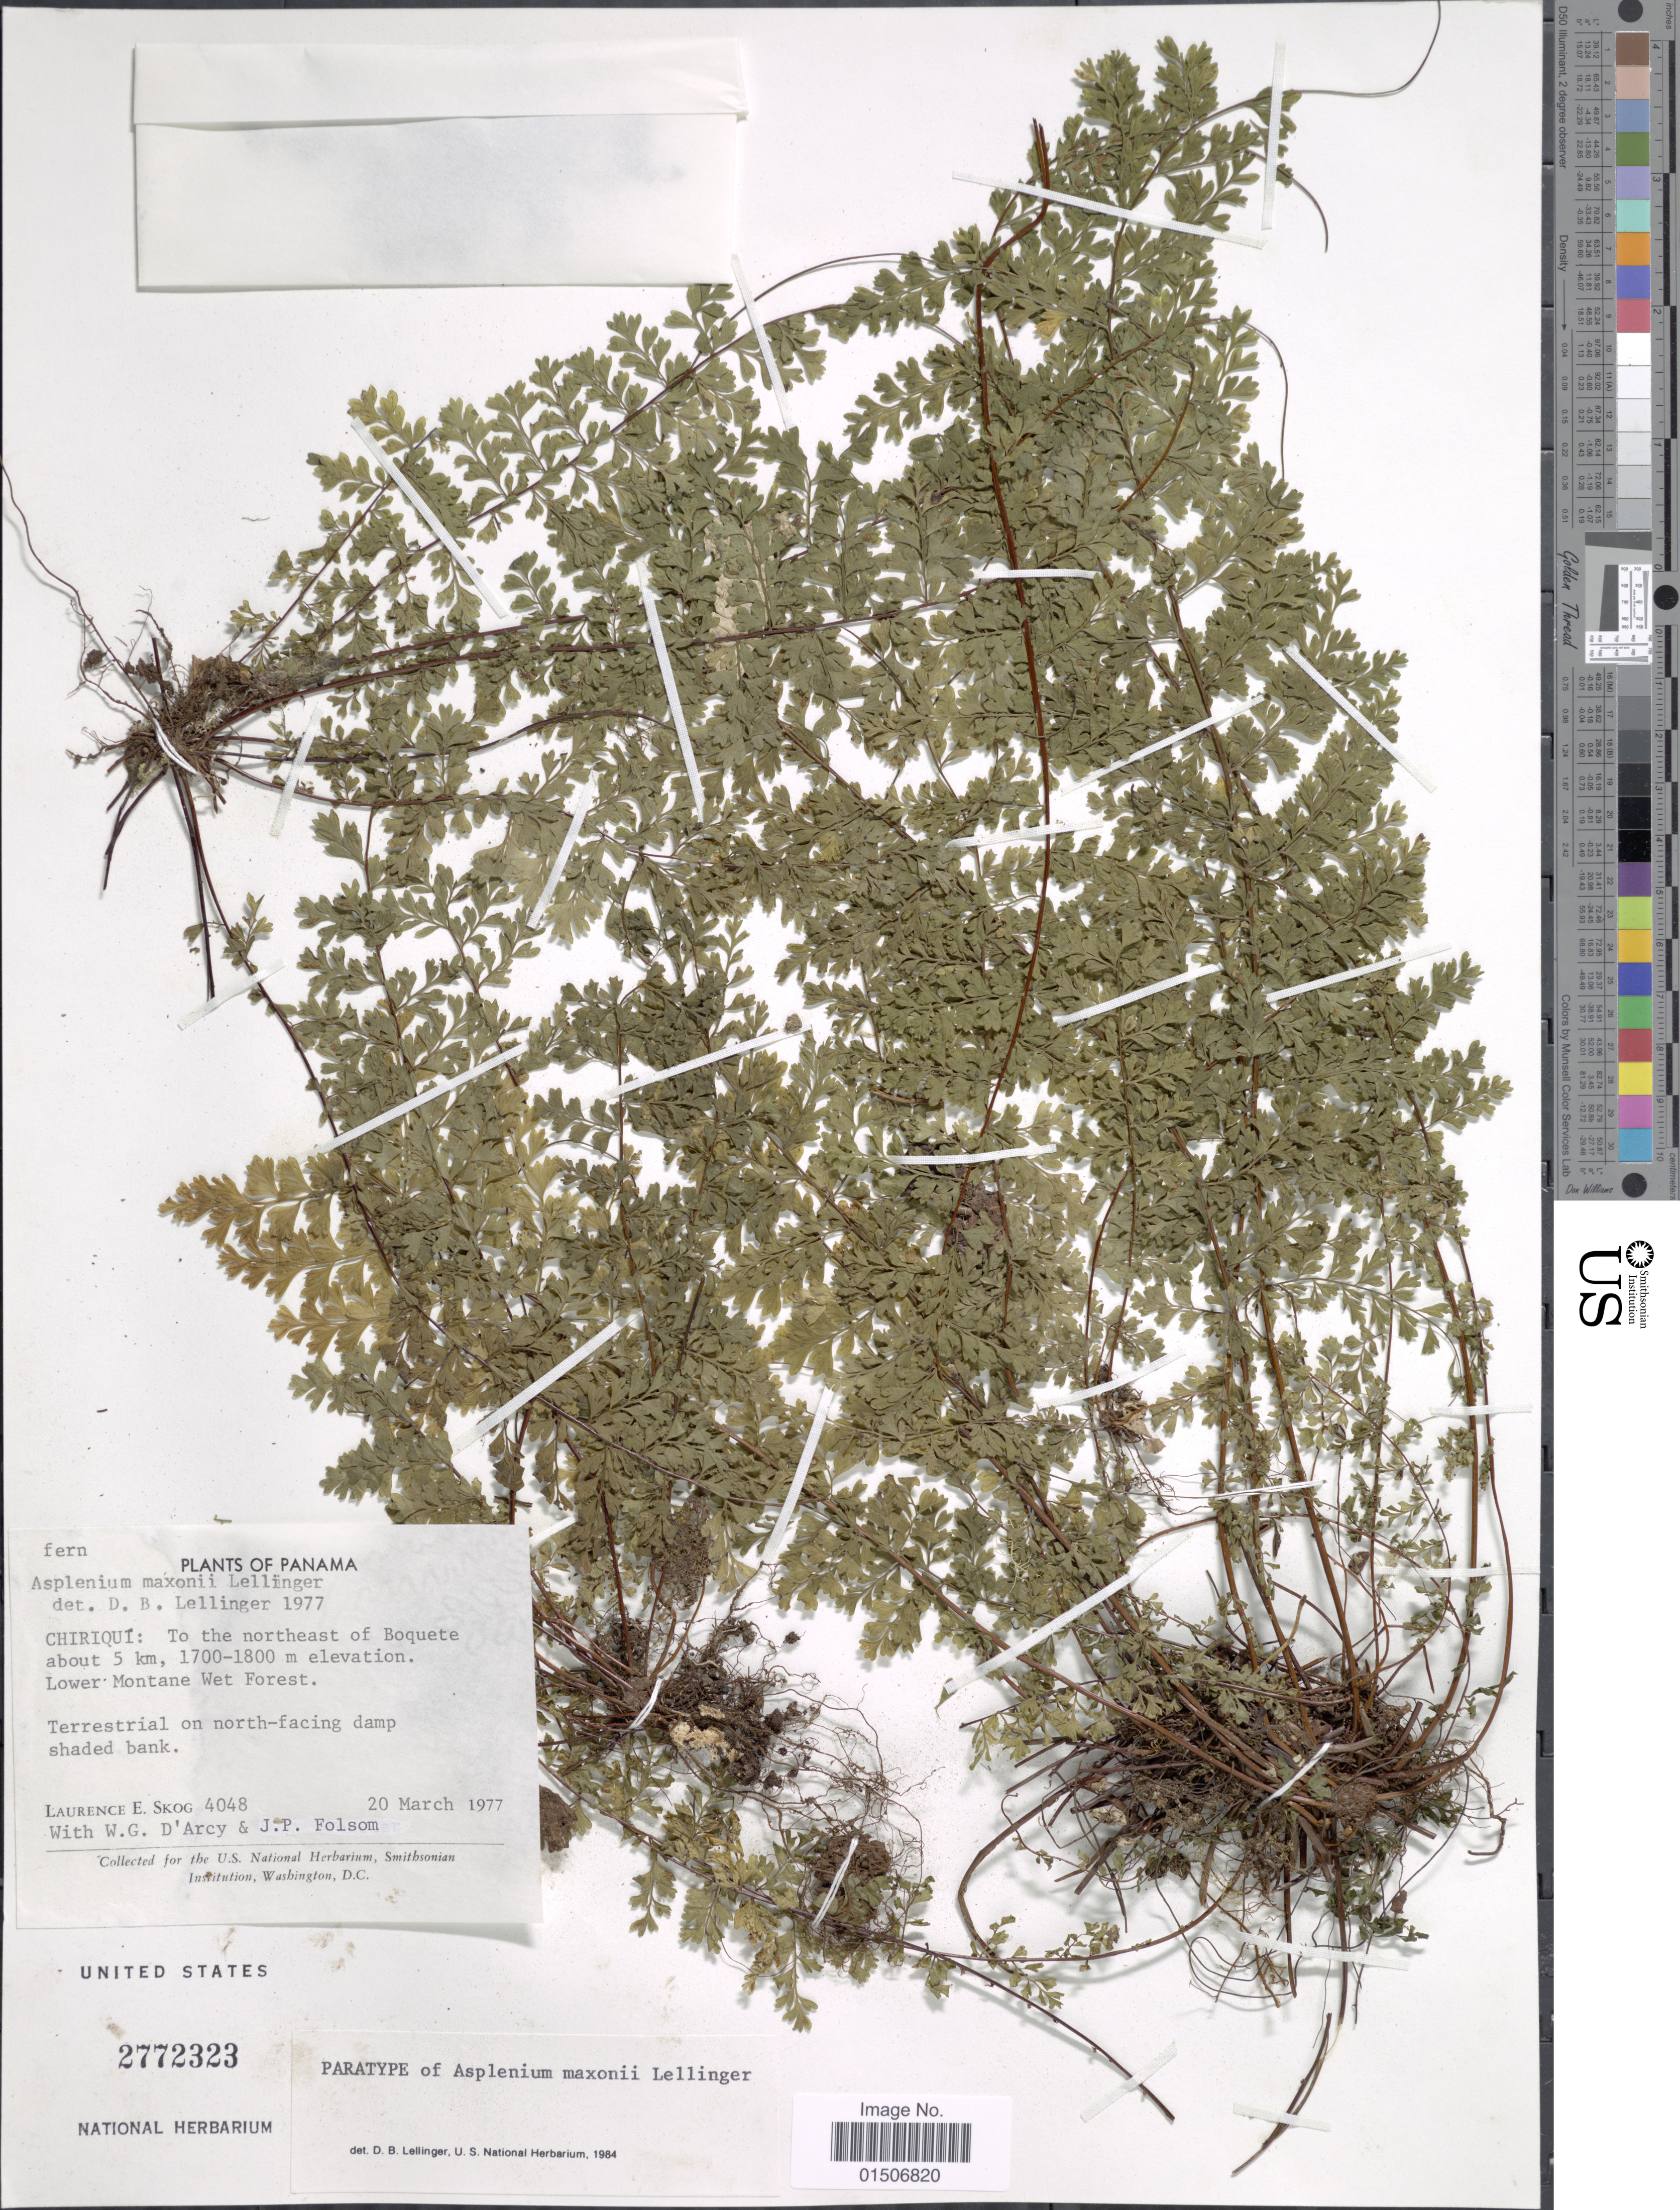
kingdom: Plantae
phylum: Tracheophyta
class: Polypodiopsida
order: Polypodiales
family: Aspleniaceae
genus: Asplenium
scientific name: Asplenium maxonii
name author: Lellinger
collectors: L. E. Skog, W. G. D'Arcy & J. P. Folsom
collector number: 4048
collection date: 1977-03-20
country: Panama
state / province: Chiriqui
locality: To the northeast of Boquete about 5 km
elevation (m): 1700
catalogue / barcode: US 2772323